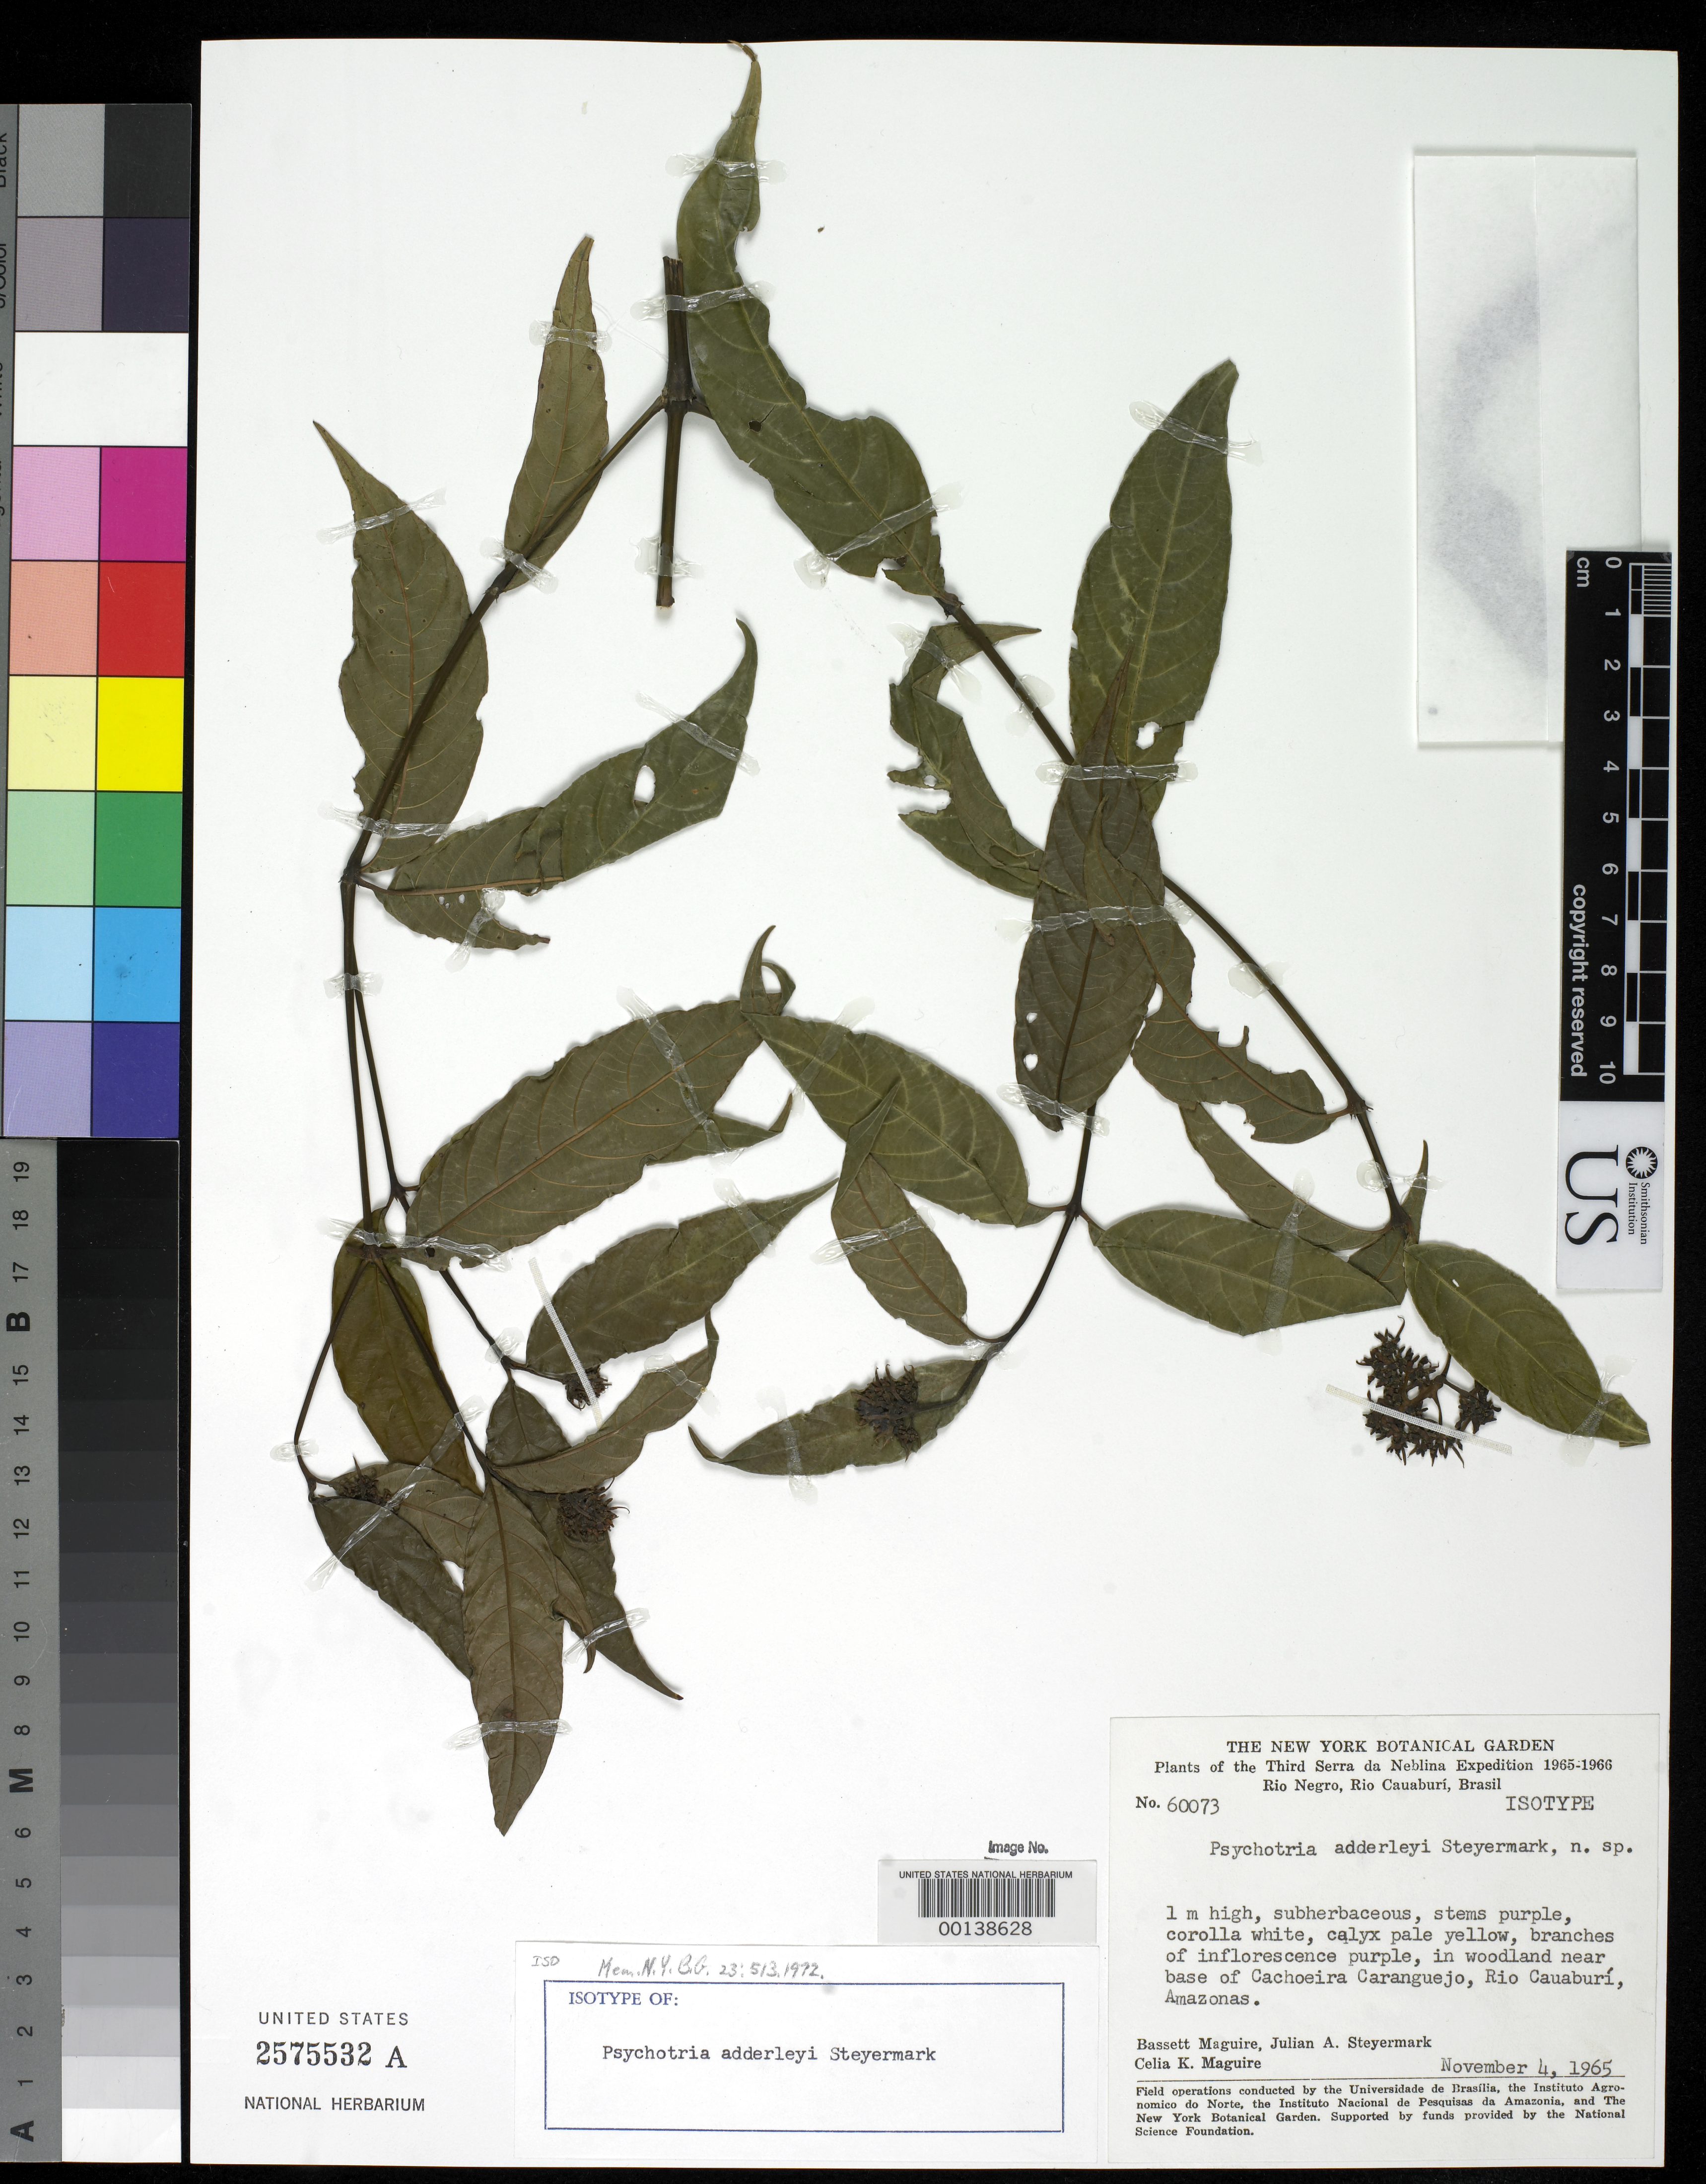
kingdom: Plantae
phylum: Tracheophyta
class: Magnoliopsida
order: Gentianales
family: Rubiaceae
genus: Psychotria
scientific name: Psychotria adderleyi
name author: Steyerm.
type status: Isotype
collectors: B. Maguire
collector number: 60073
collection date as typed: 04 Nov 1965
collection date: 1965-11-04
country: Brazil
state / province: Amazonas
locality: Base of Cachoeira Caranguejo, Rio Cauaburi.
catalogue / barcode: US 2575532A